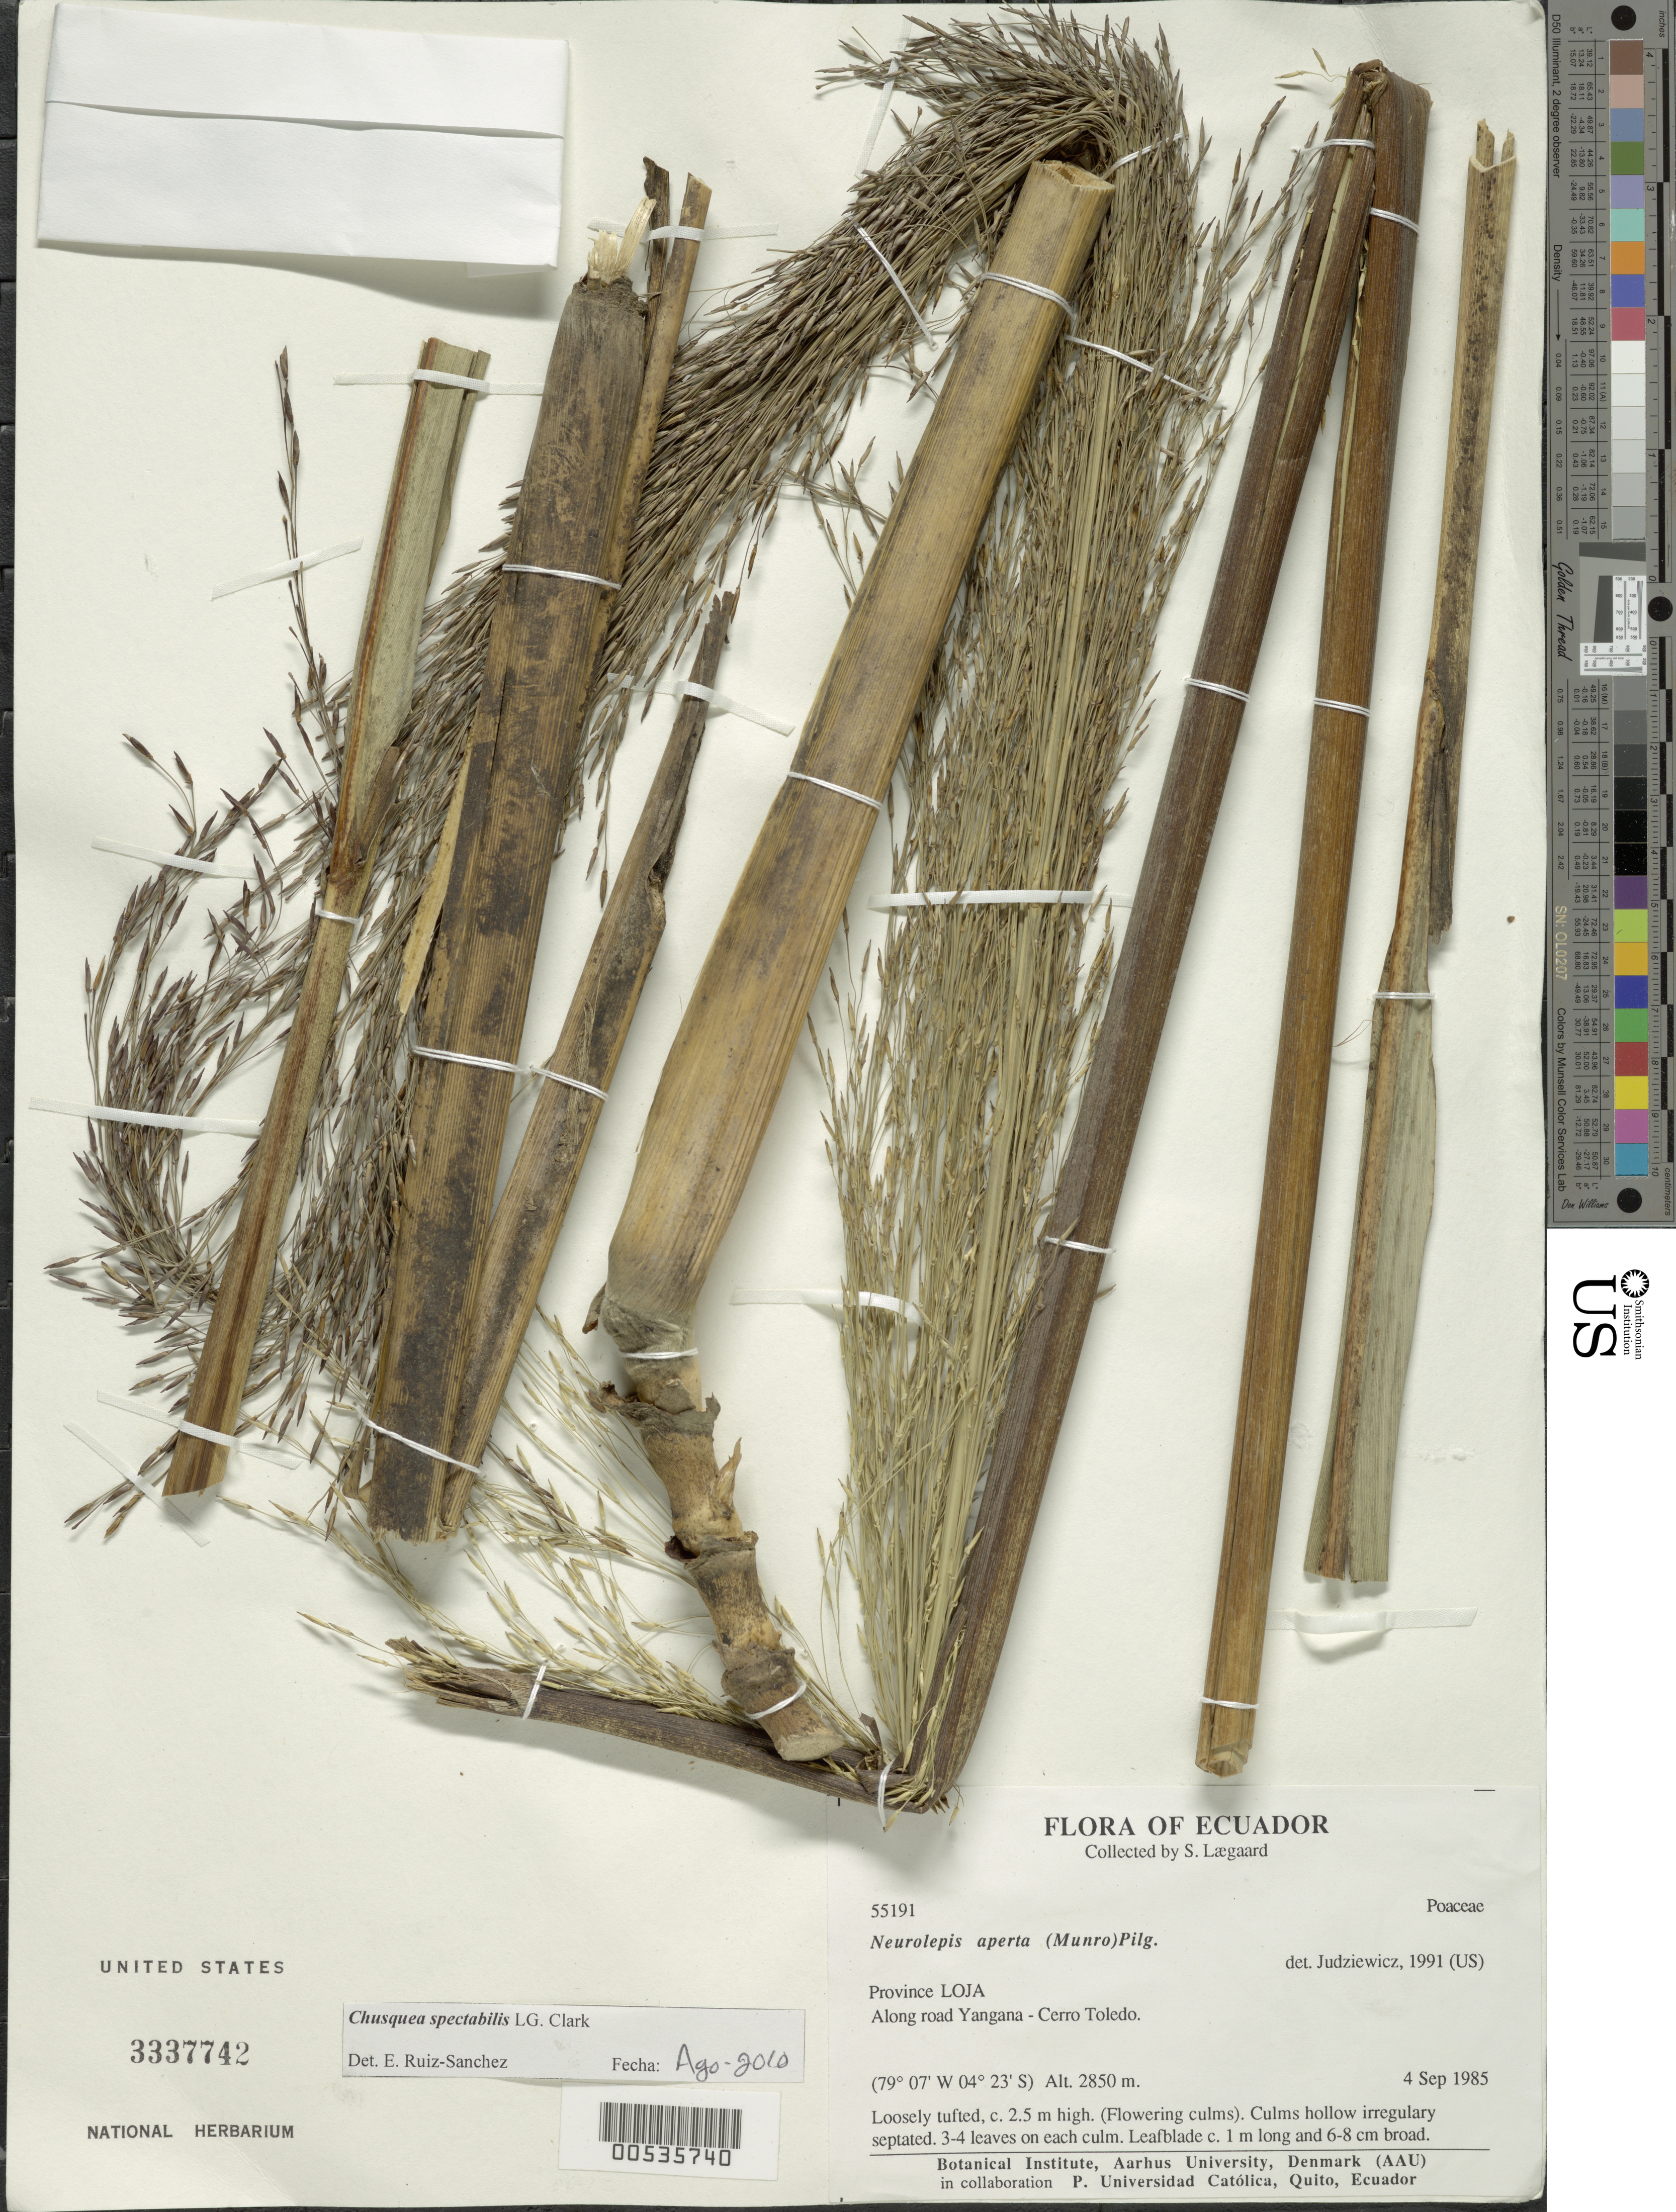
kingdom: Plantae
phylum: Tracheophyta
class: Liliopsida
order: Poales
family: Poaceae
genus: Chusquea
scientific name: Chusquea spectabilis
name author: L.G. Clark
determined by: Ruíz-Sanchez, E.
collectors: S. Lægaard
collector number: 55191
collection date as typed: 04 Sep 1985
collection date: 1985-09-04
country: Ecuador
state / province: Loja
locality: Along road Yangana - Cerro Toledo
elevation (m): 2850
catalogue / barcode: US 3337742